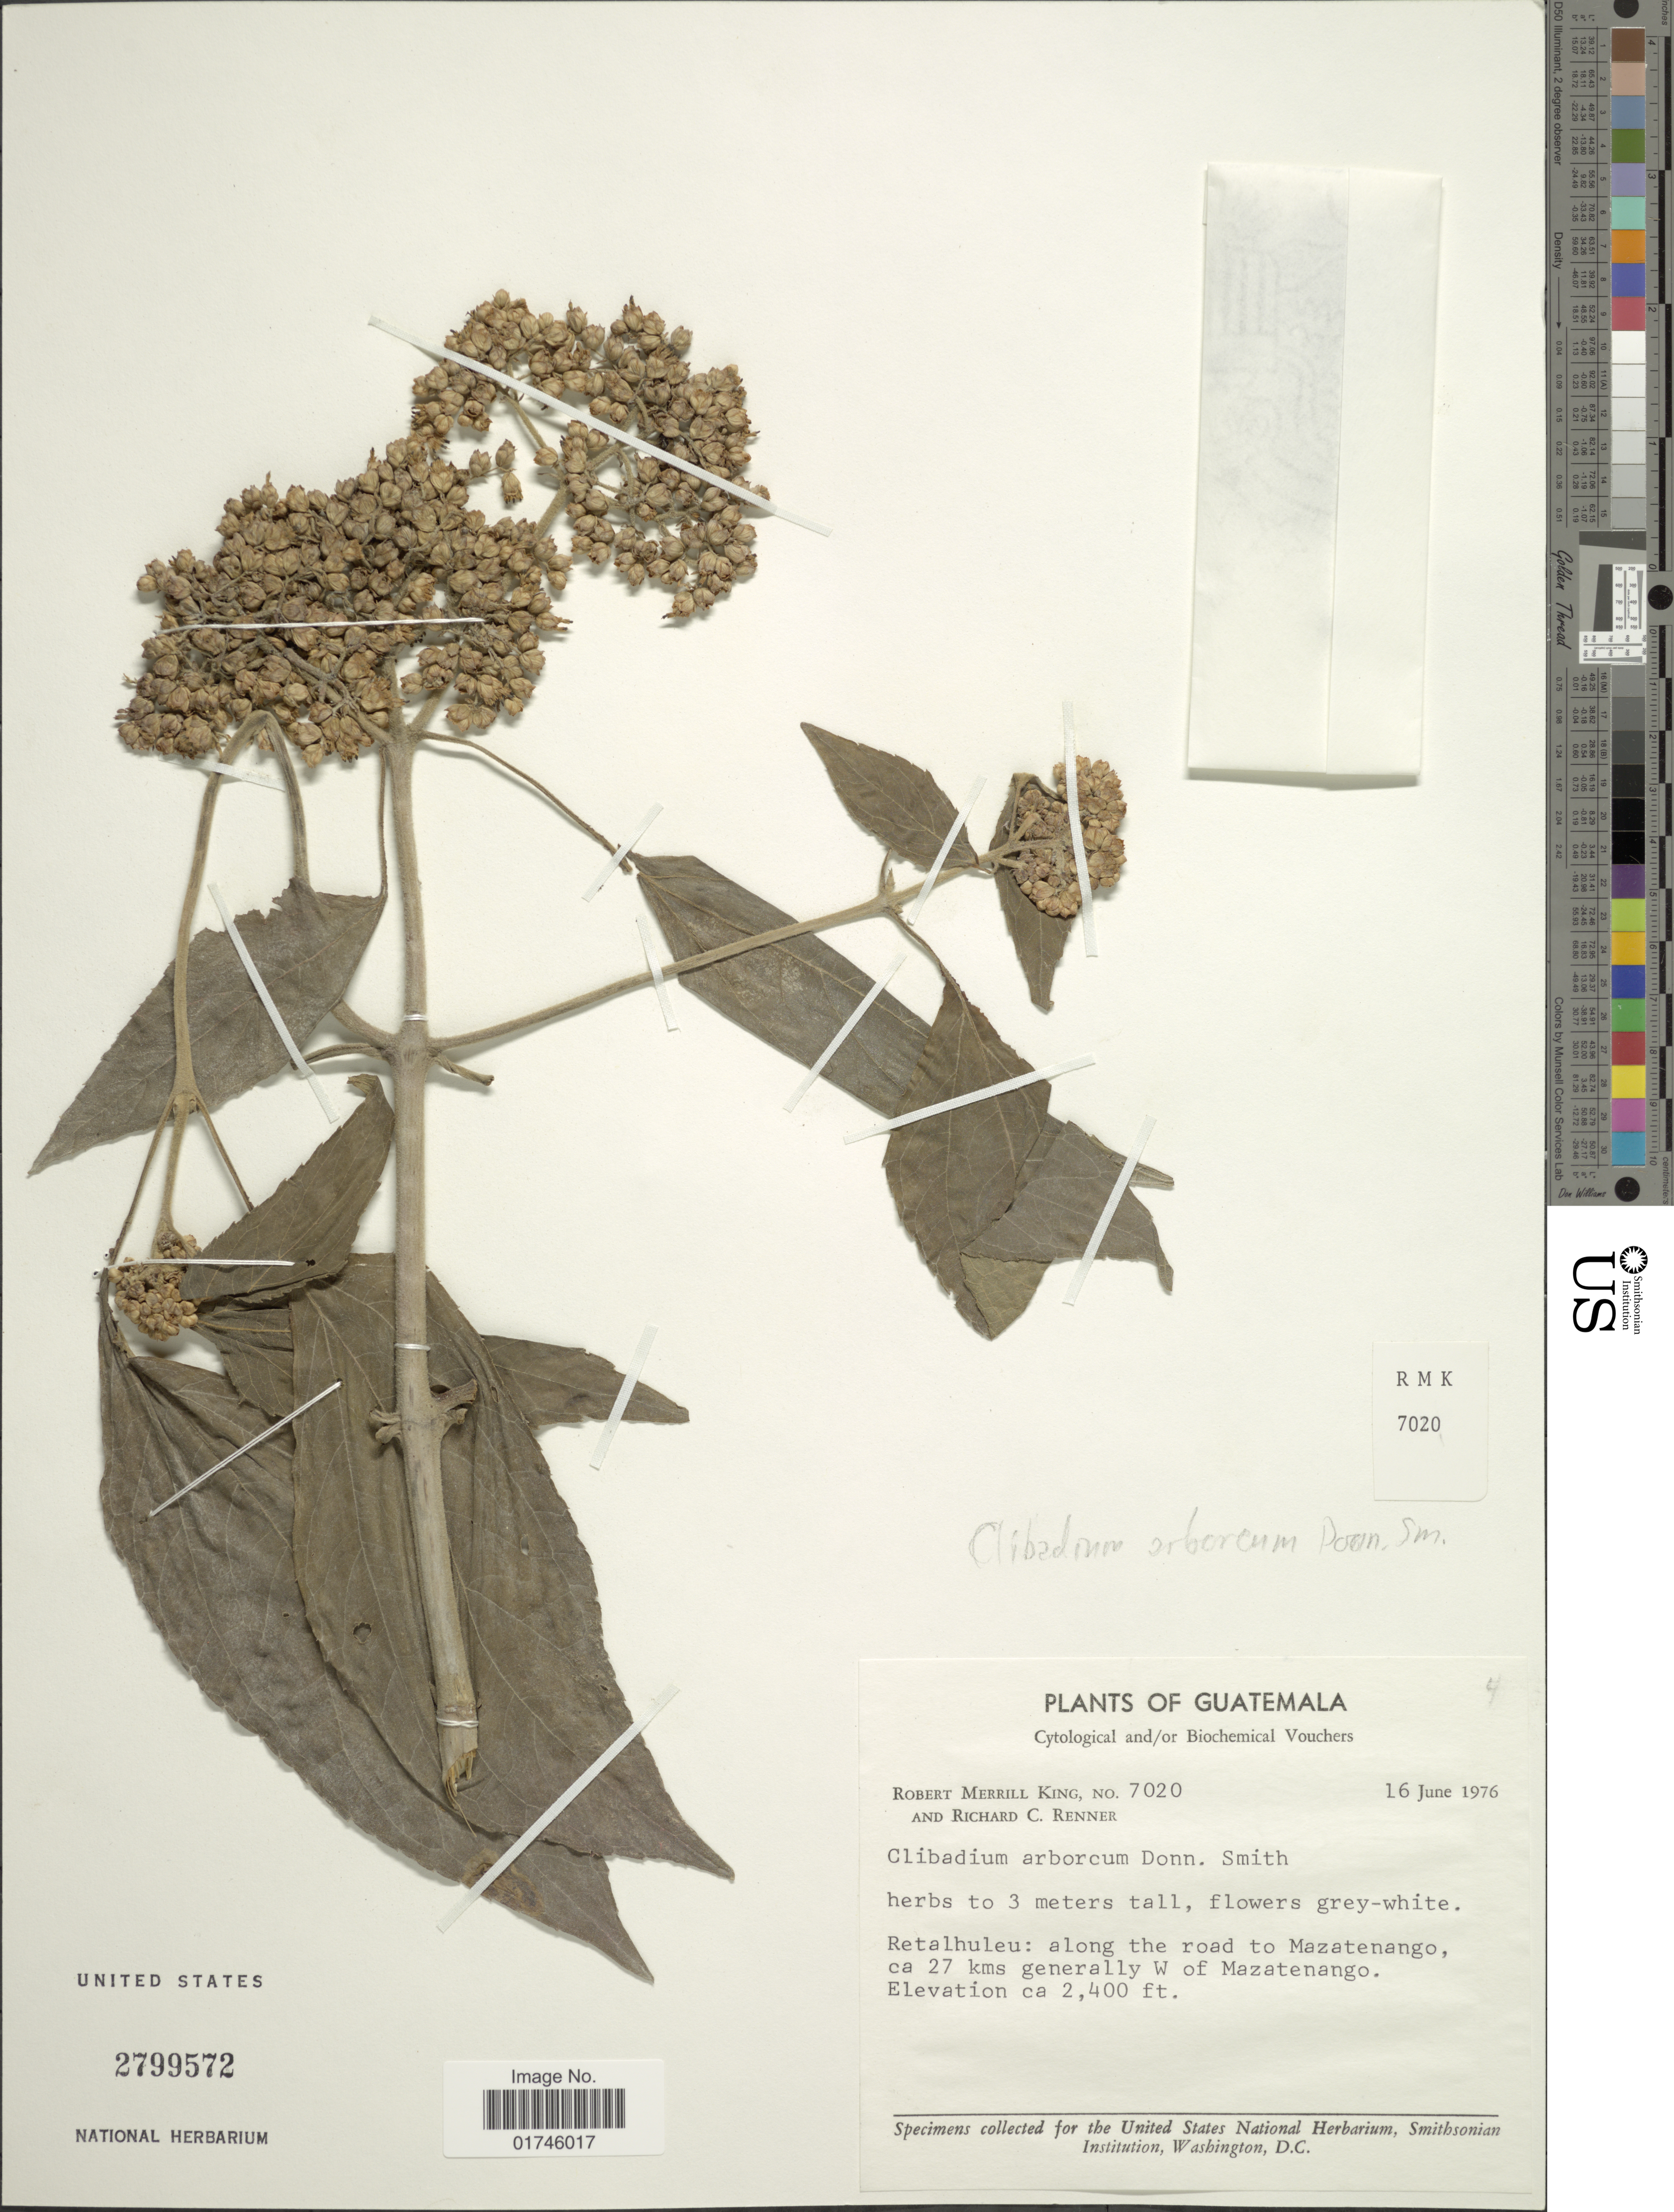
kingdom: Plantae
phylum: Tracheophyta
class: Magnoliopsida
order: Asterales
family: Asteraceae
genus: Clibadium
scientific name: Clibadium arboreum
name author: Donn. Sm.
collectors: R. M. King & R. C. Renner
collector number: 7020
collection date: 1976-06-16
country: Guatemala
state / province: Retalhuleu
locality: Retalhuleu: along the road to Mazatenango ca 27 kms generally W of Mazatenango.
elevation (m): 732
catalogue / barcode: US 2799572